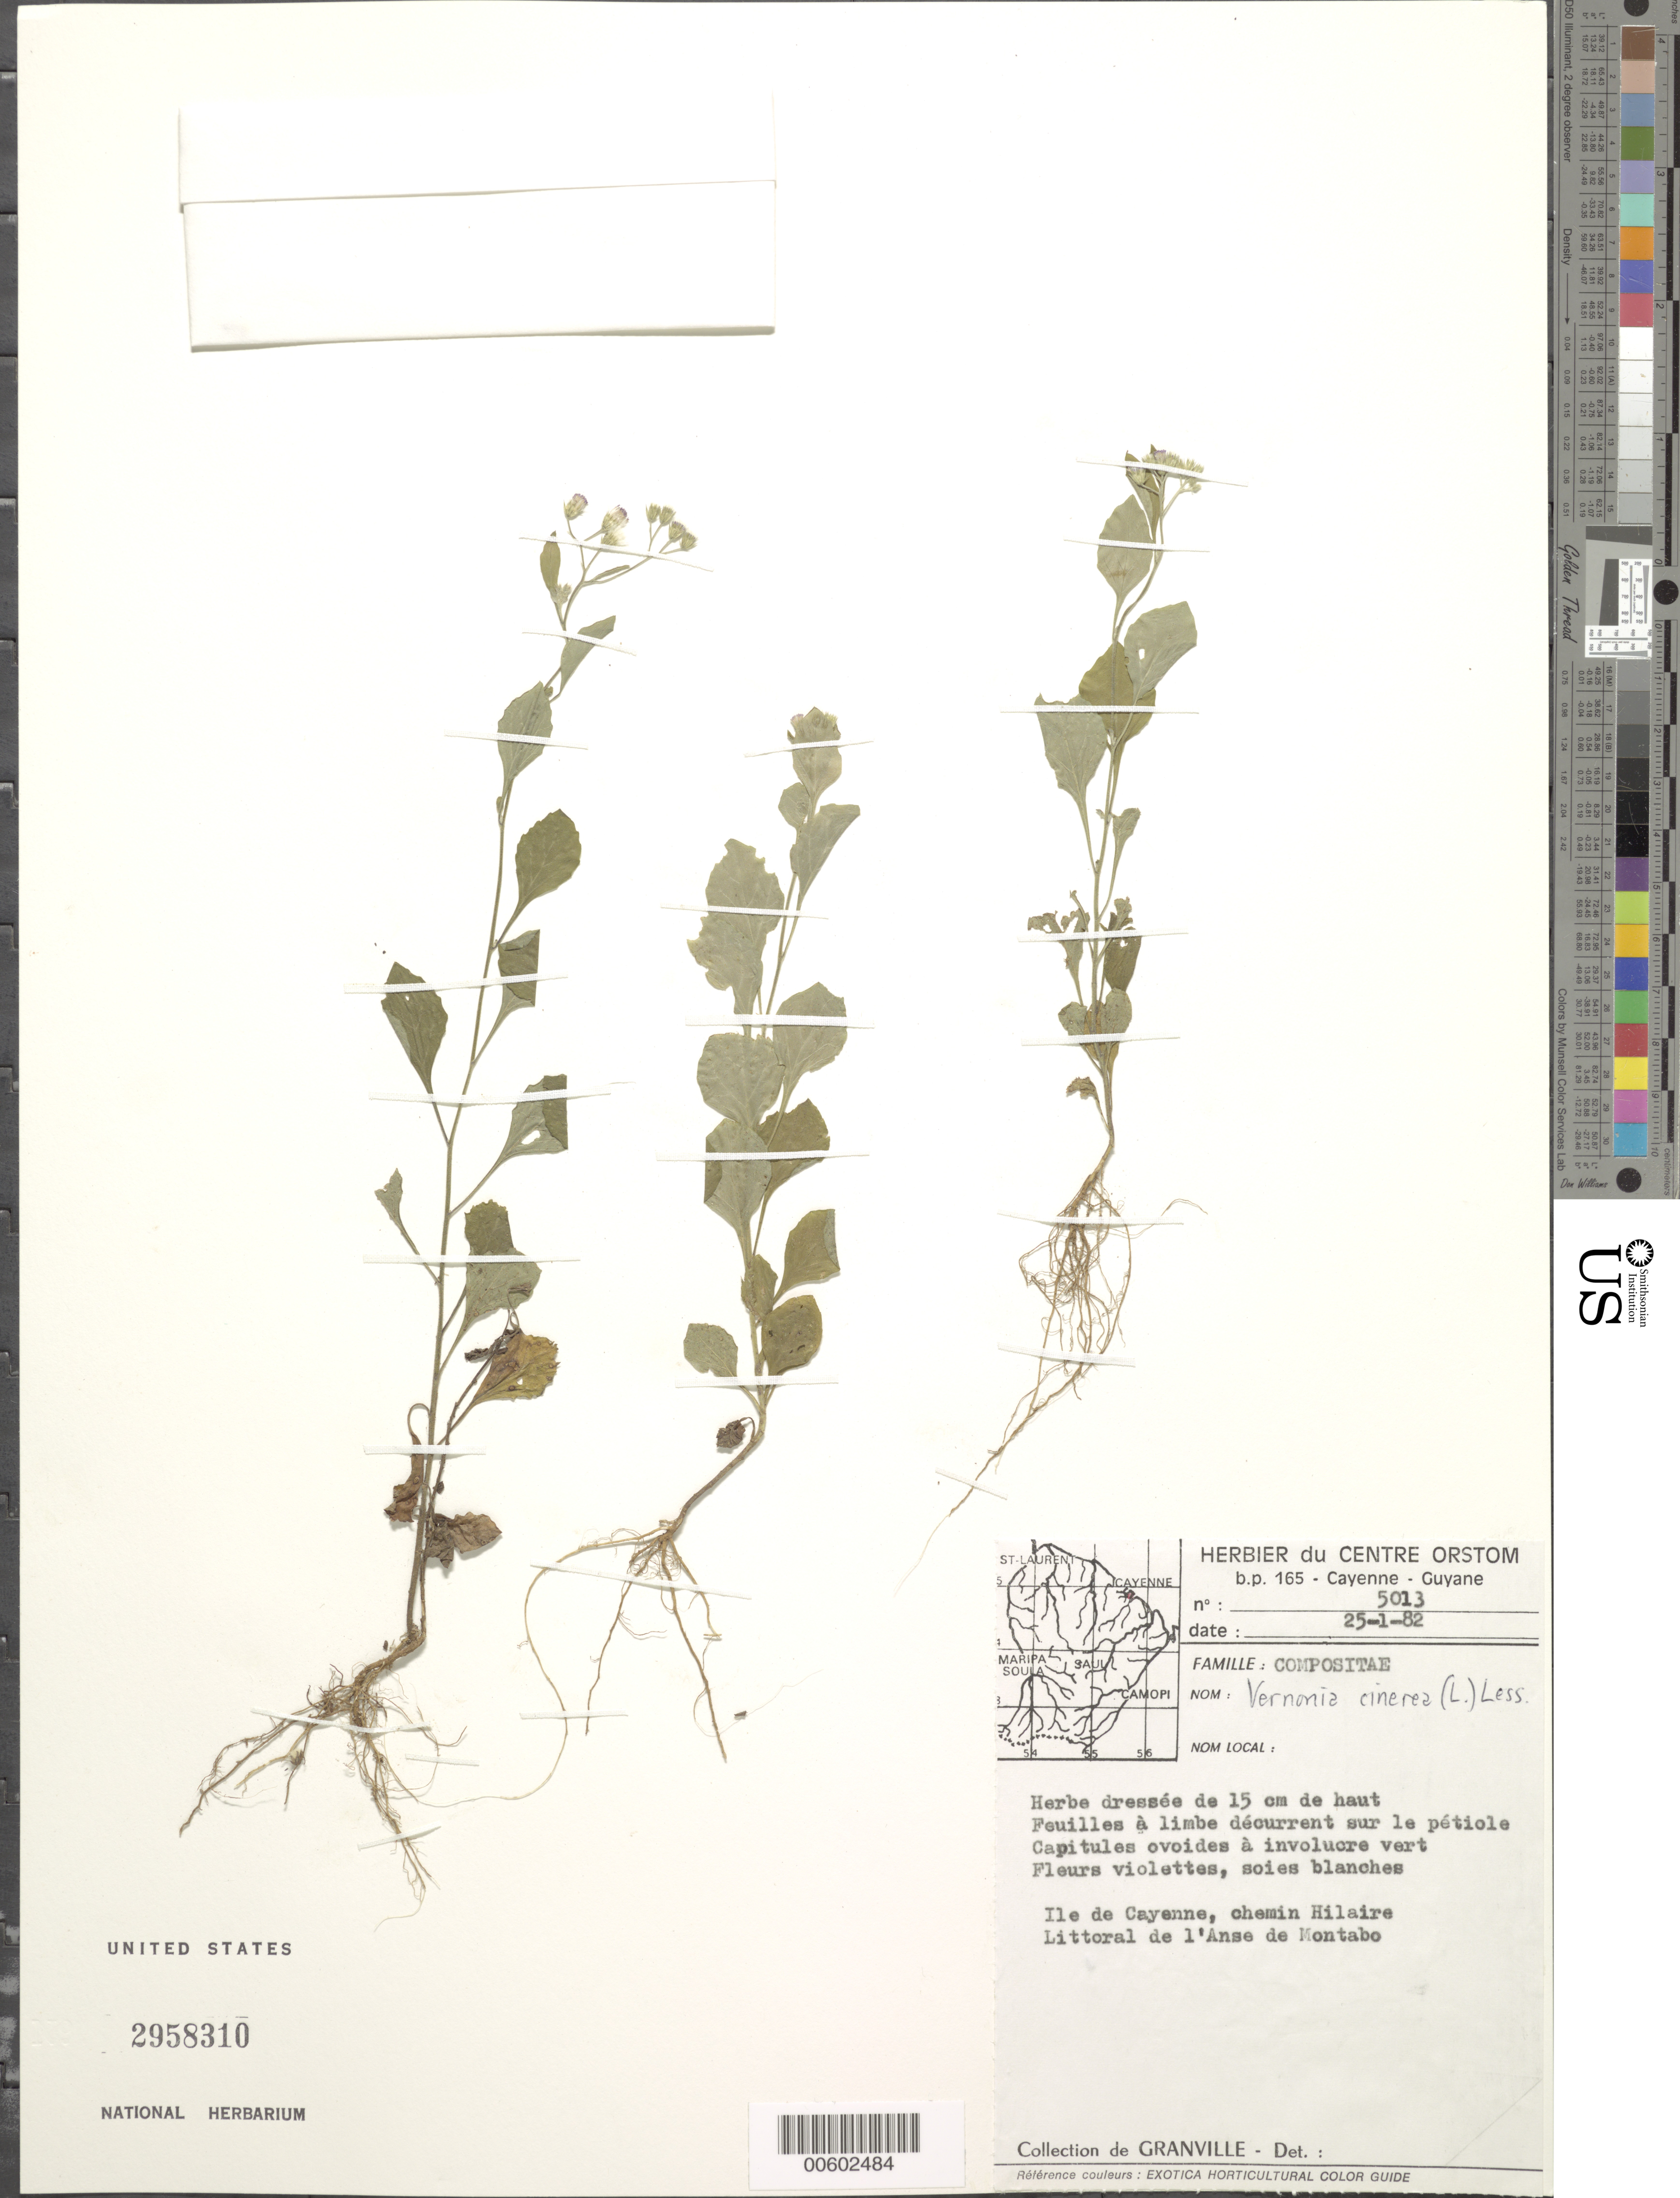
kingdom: Plantae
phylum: Tracheophyta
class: Magnoliopsida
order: Asterales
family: Asteraceae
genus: Cyanthillium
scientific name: Cyanthillium cinereum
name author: (L.) H. Rob.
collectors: J.-J. de Granville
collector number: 5013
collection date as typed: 25-Jan-82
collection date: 1982-01-25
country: French Guiana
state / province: Cayenne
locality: Cayenne, Anse de Montabo, chemin Hilaire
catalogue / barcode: US 2958310